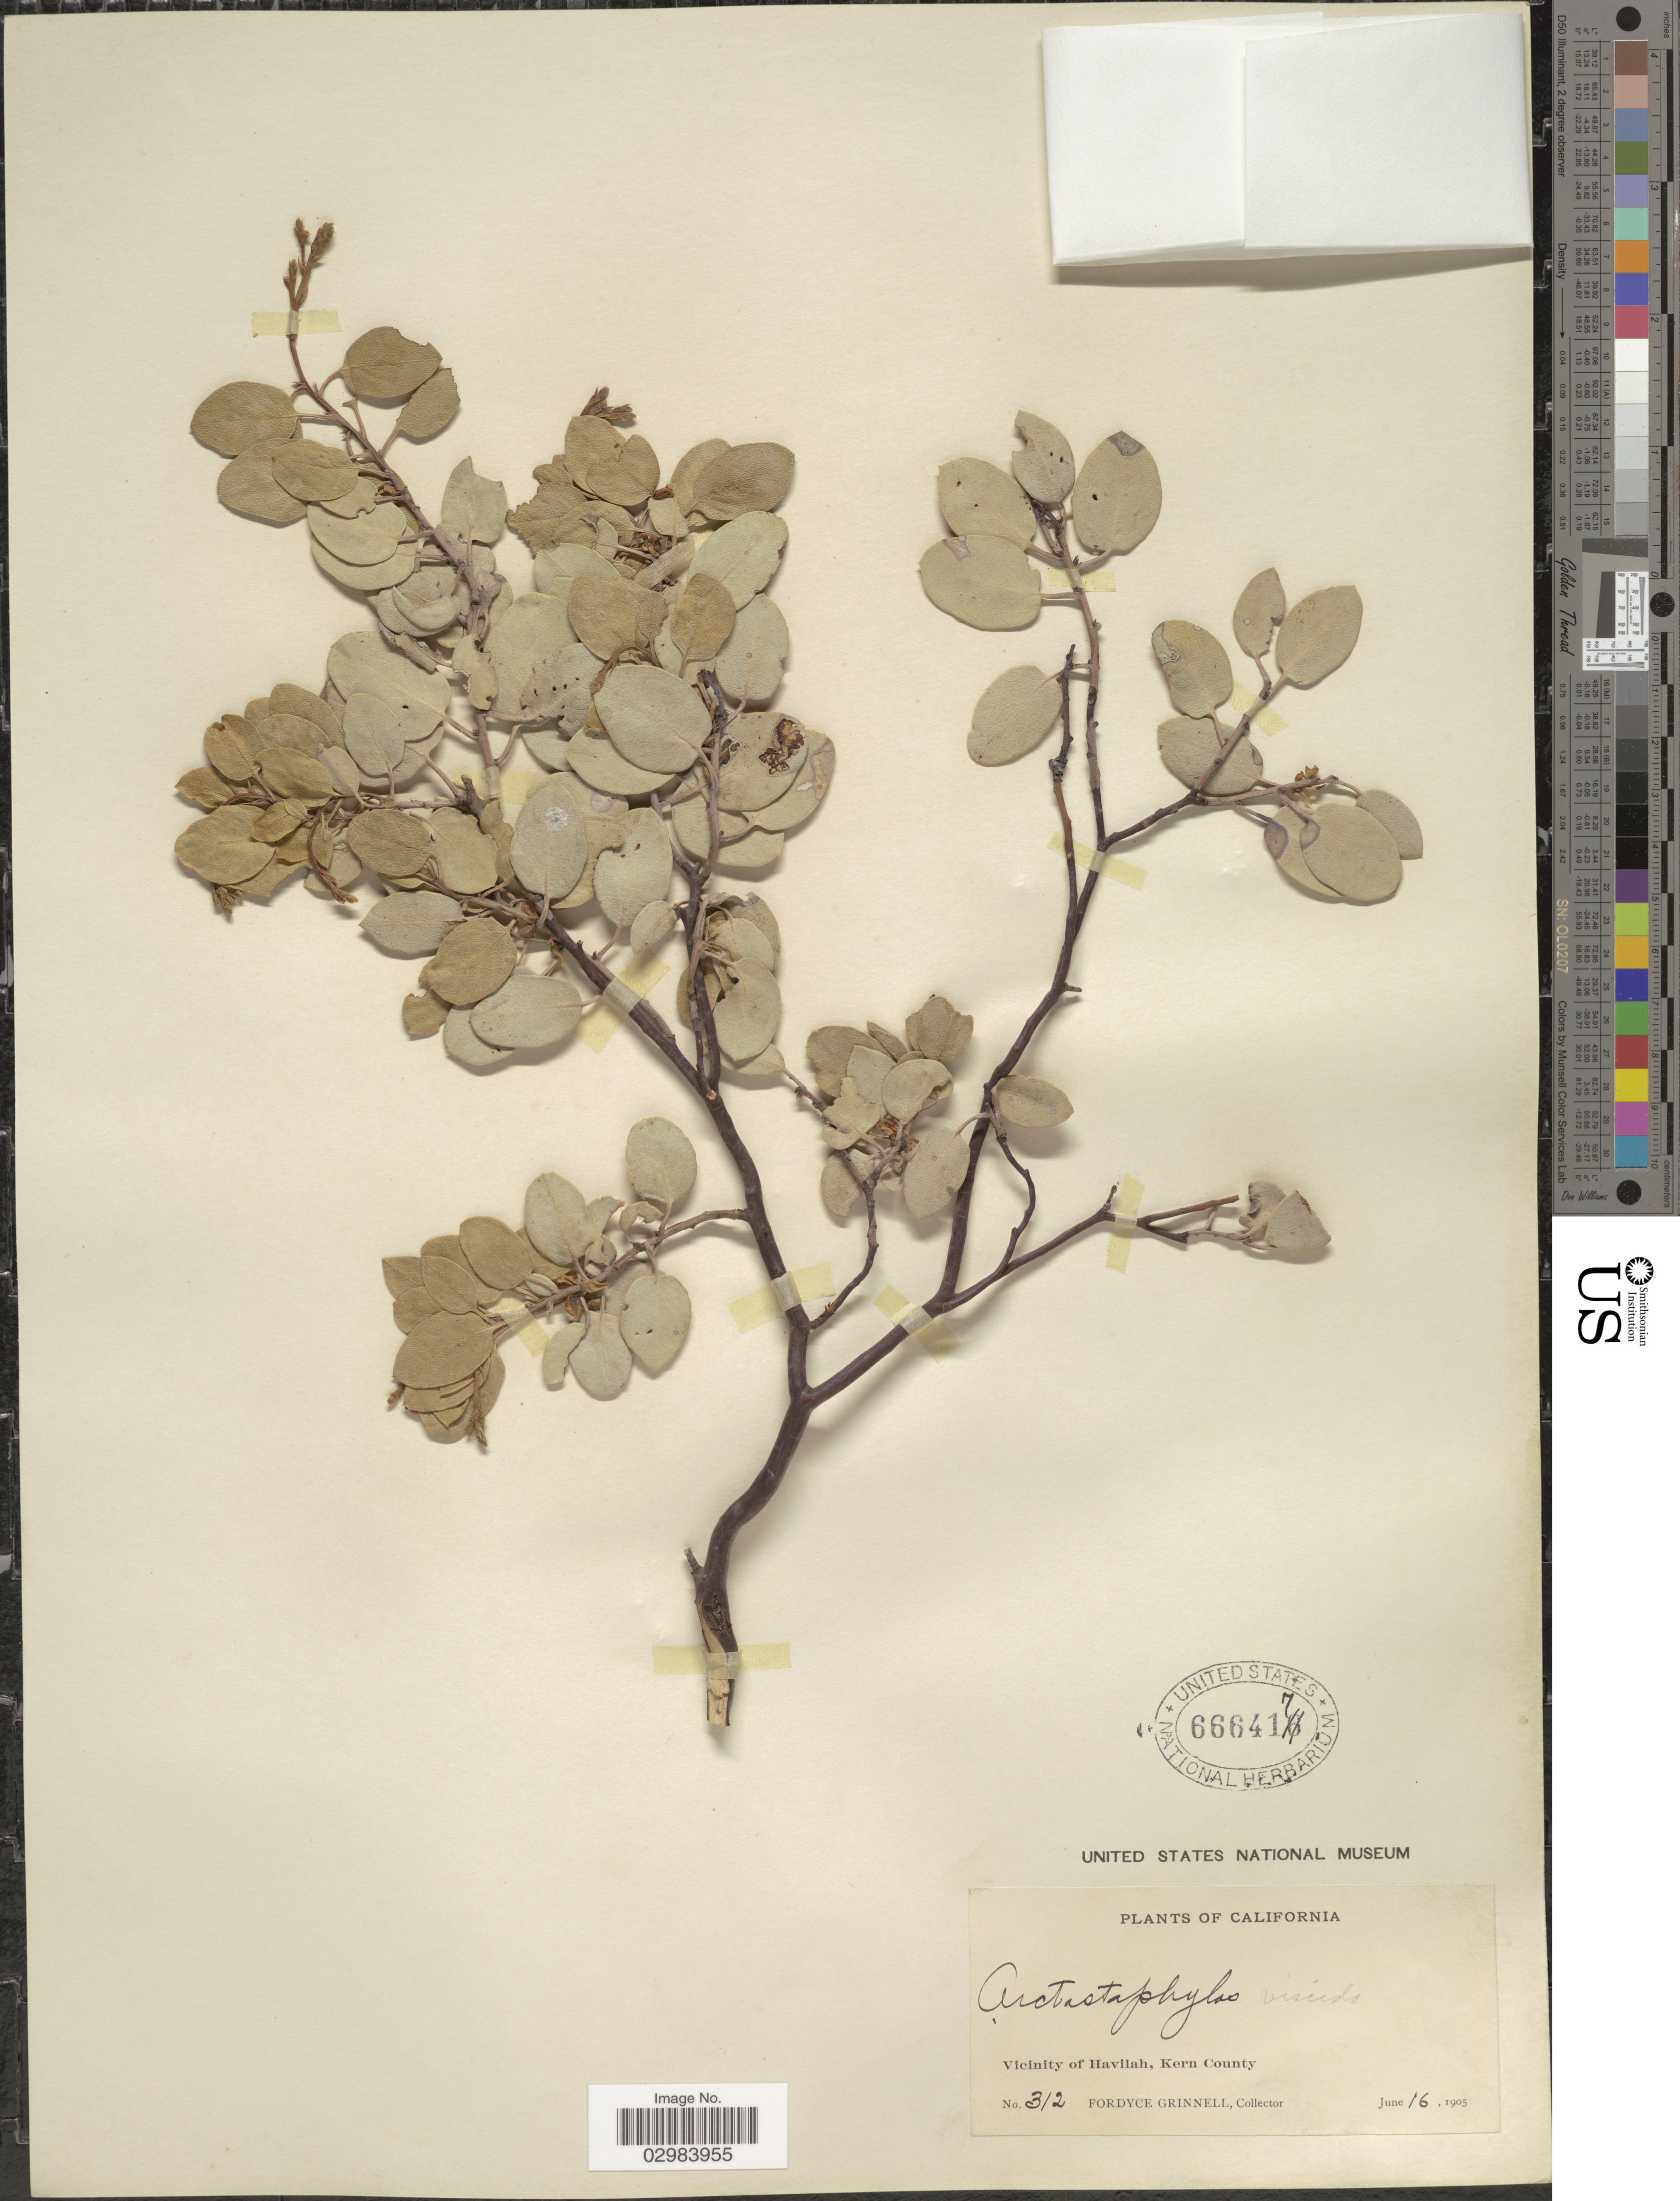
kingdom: Plantae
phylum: Tracheophyta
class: Magnoliopsida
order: Ericales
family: Ericaceae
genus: Arctostaphylos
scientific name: Arctostaphylos glauca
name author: Lindl.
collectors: F. Grinnell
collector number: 312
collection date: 1905-06-16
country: United States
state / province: California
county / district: Kern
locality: Vicinity of Havilah, Kern County.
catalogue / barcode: US 666417